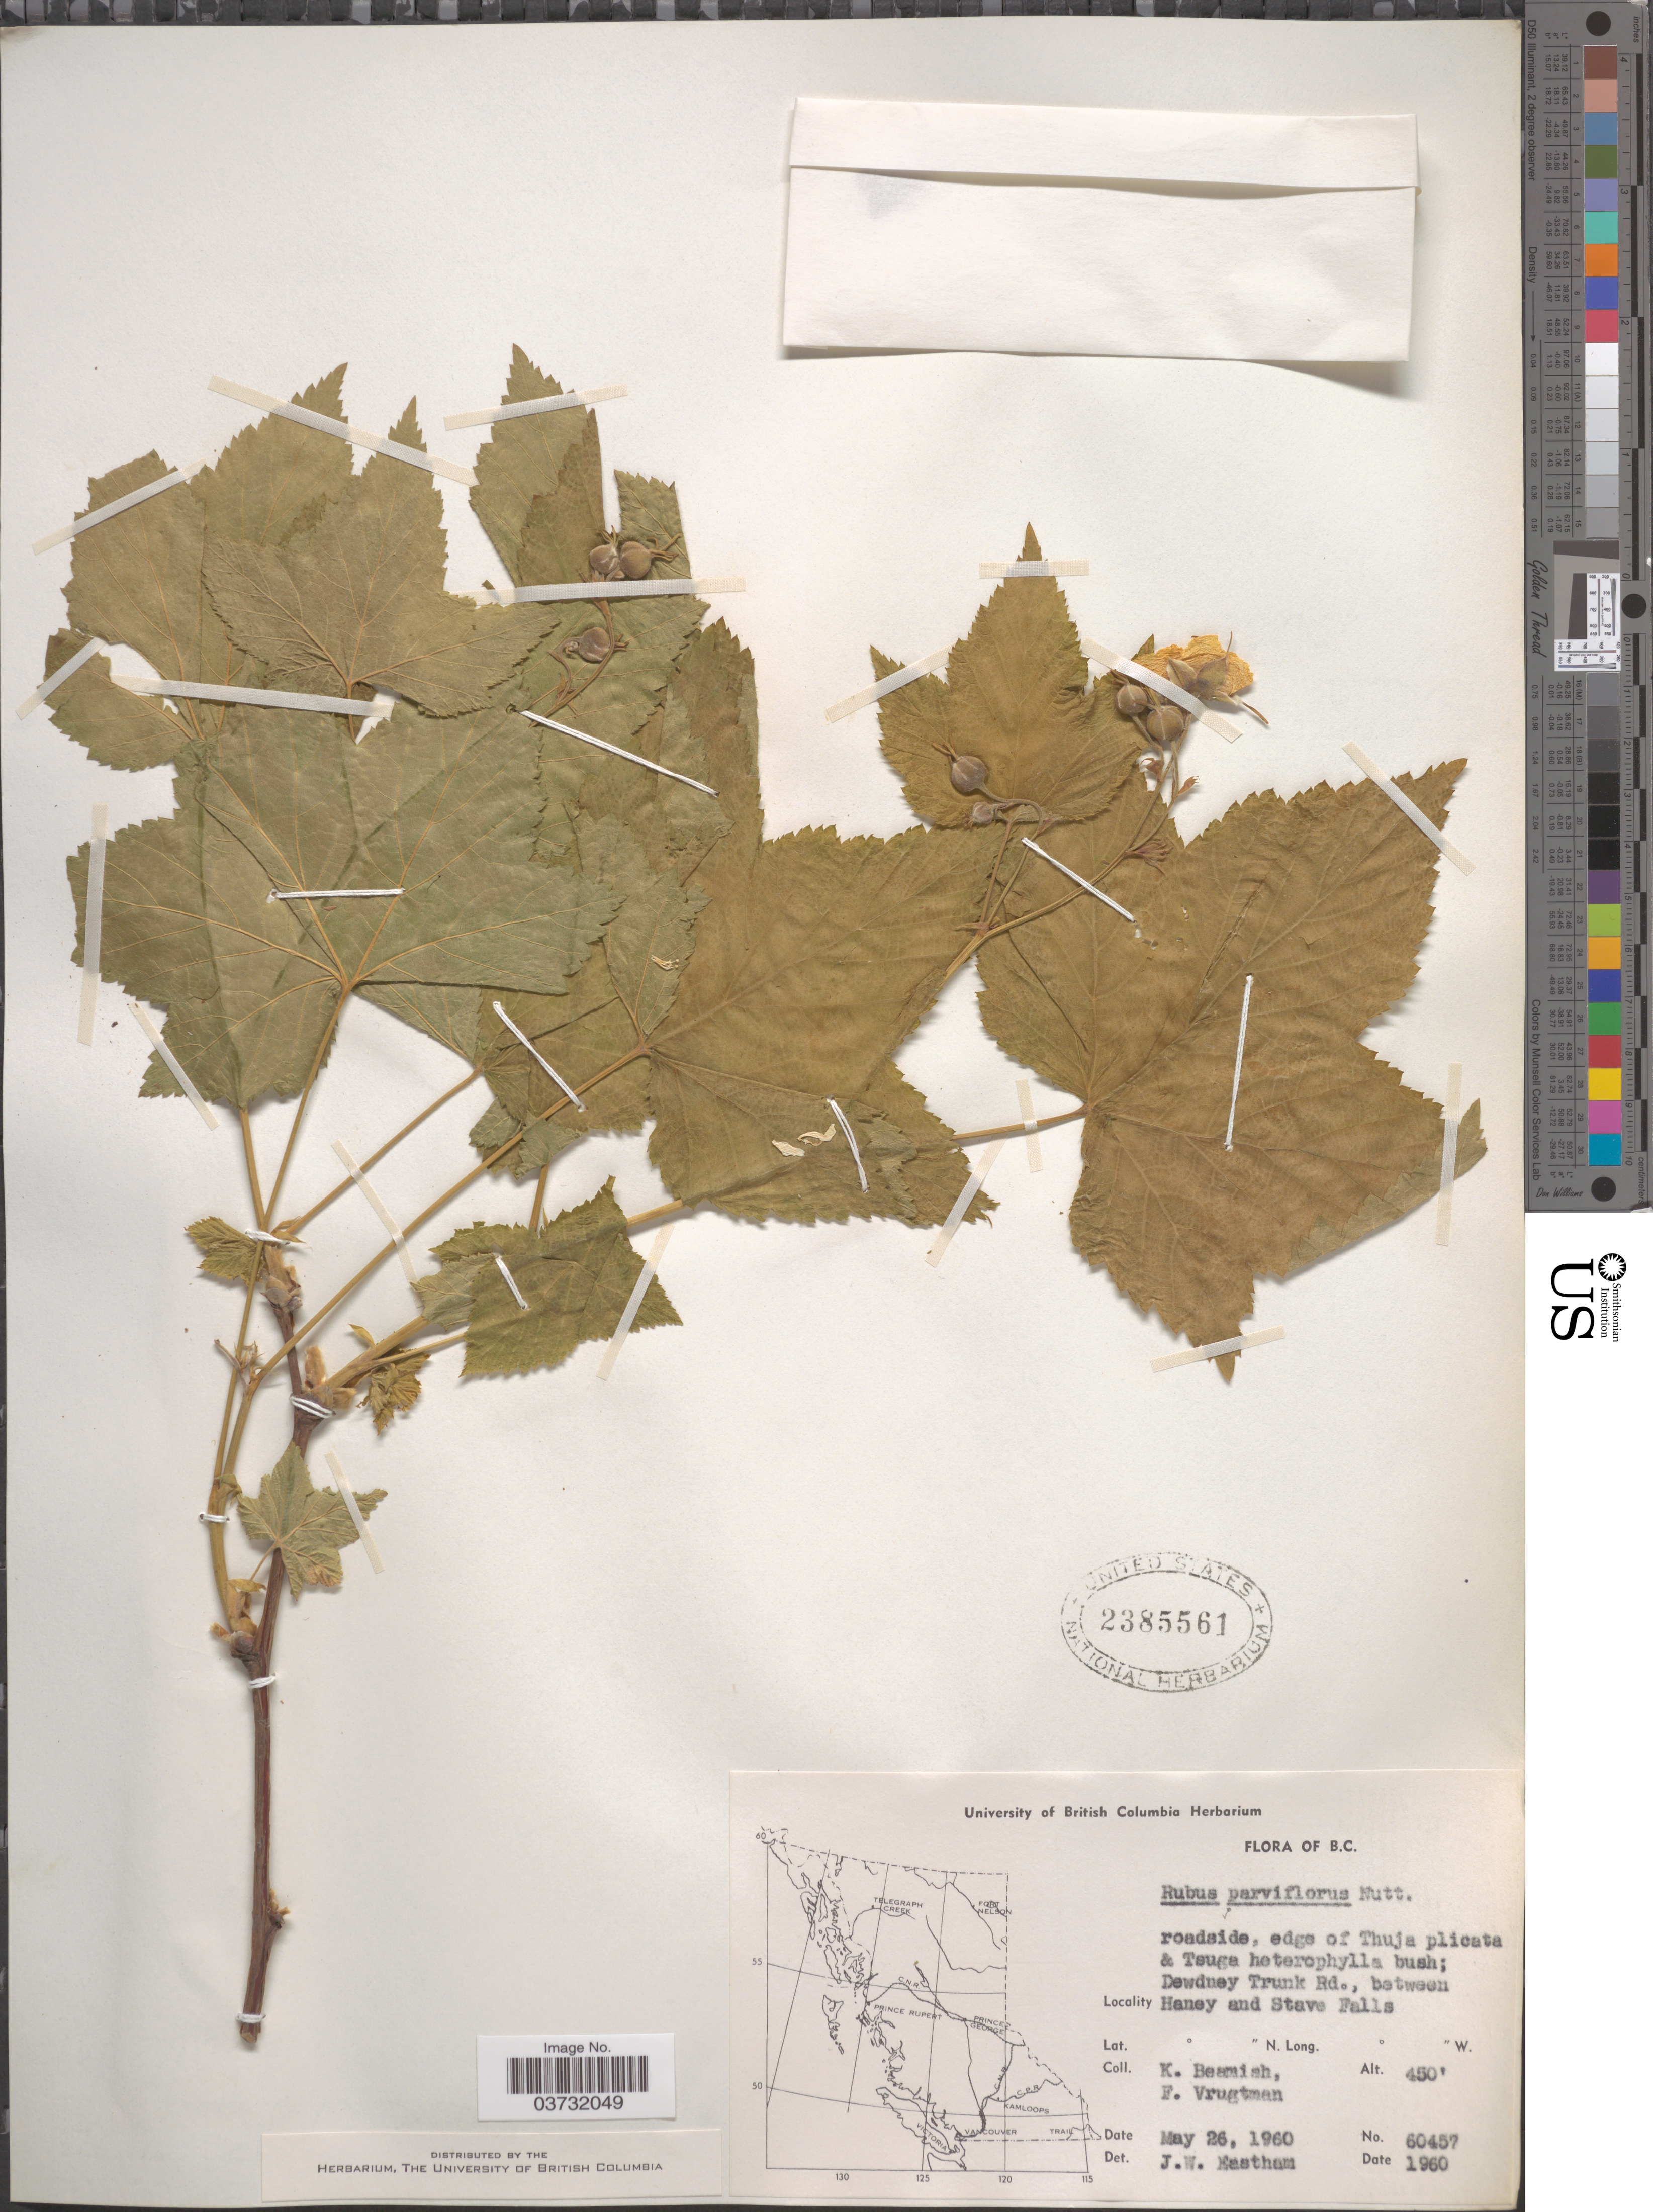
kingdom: Plantae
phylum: Tracheophyta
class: Magnoliopsida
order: Rosales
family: Rosaceae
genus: Rubus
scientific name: Rubus parviflorus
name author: Nutt.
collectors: K. Beamish & F. Vrugtman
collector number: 60457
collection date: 1960-05-26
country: Canada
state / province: British Columbia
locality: Dewdney Trunk Rd., between Haney and Stave Falls.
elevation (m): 137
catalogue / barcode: US 2385561